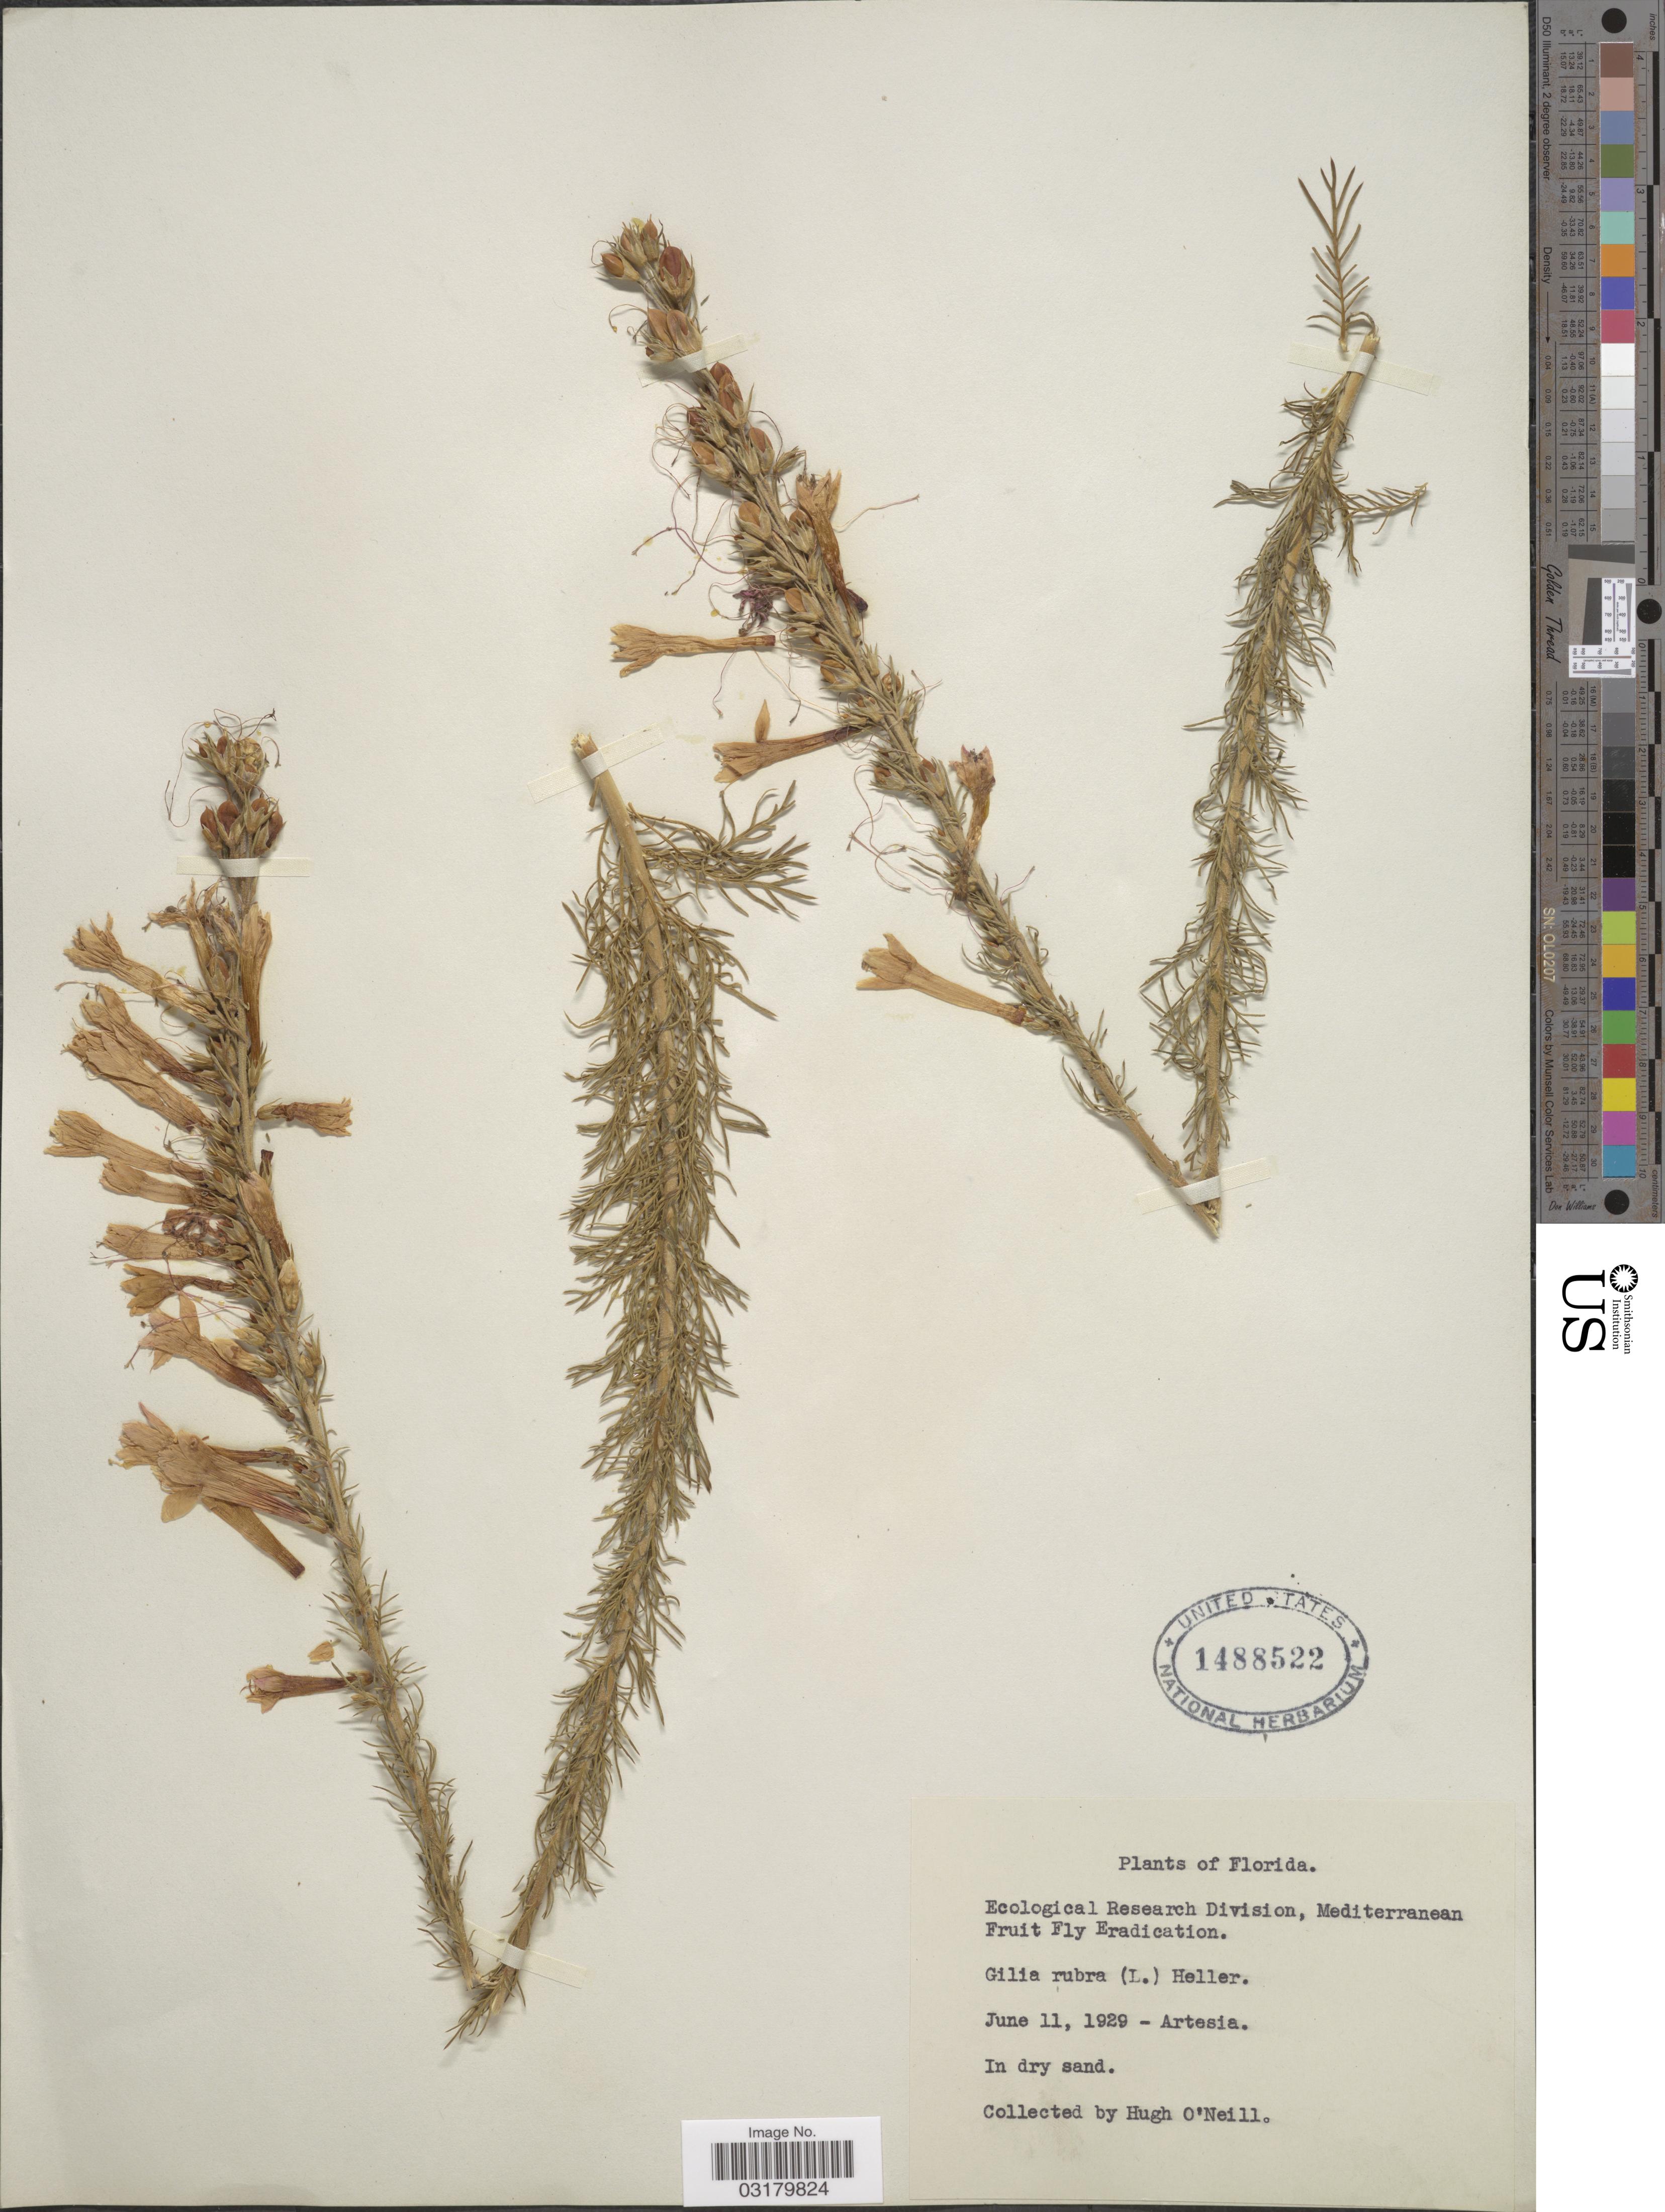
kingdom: Plantae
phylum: Tracheophyta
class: Magnoliopsida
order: Ericales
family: Polemoniaceae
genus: Ipomopsis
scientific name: Ipomopsis rubra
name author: (L.) Wherry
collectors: H. O'Neill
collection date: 1929-06-11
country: United States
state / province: Florida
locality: Artesia.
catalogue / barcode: US 1488522